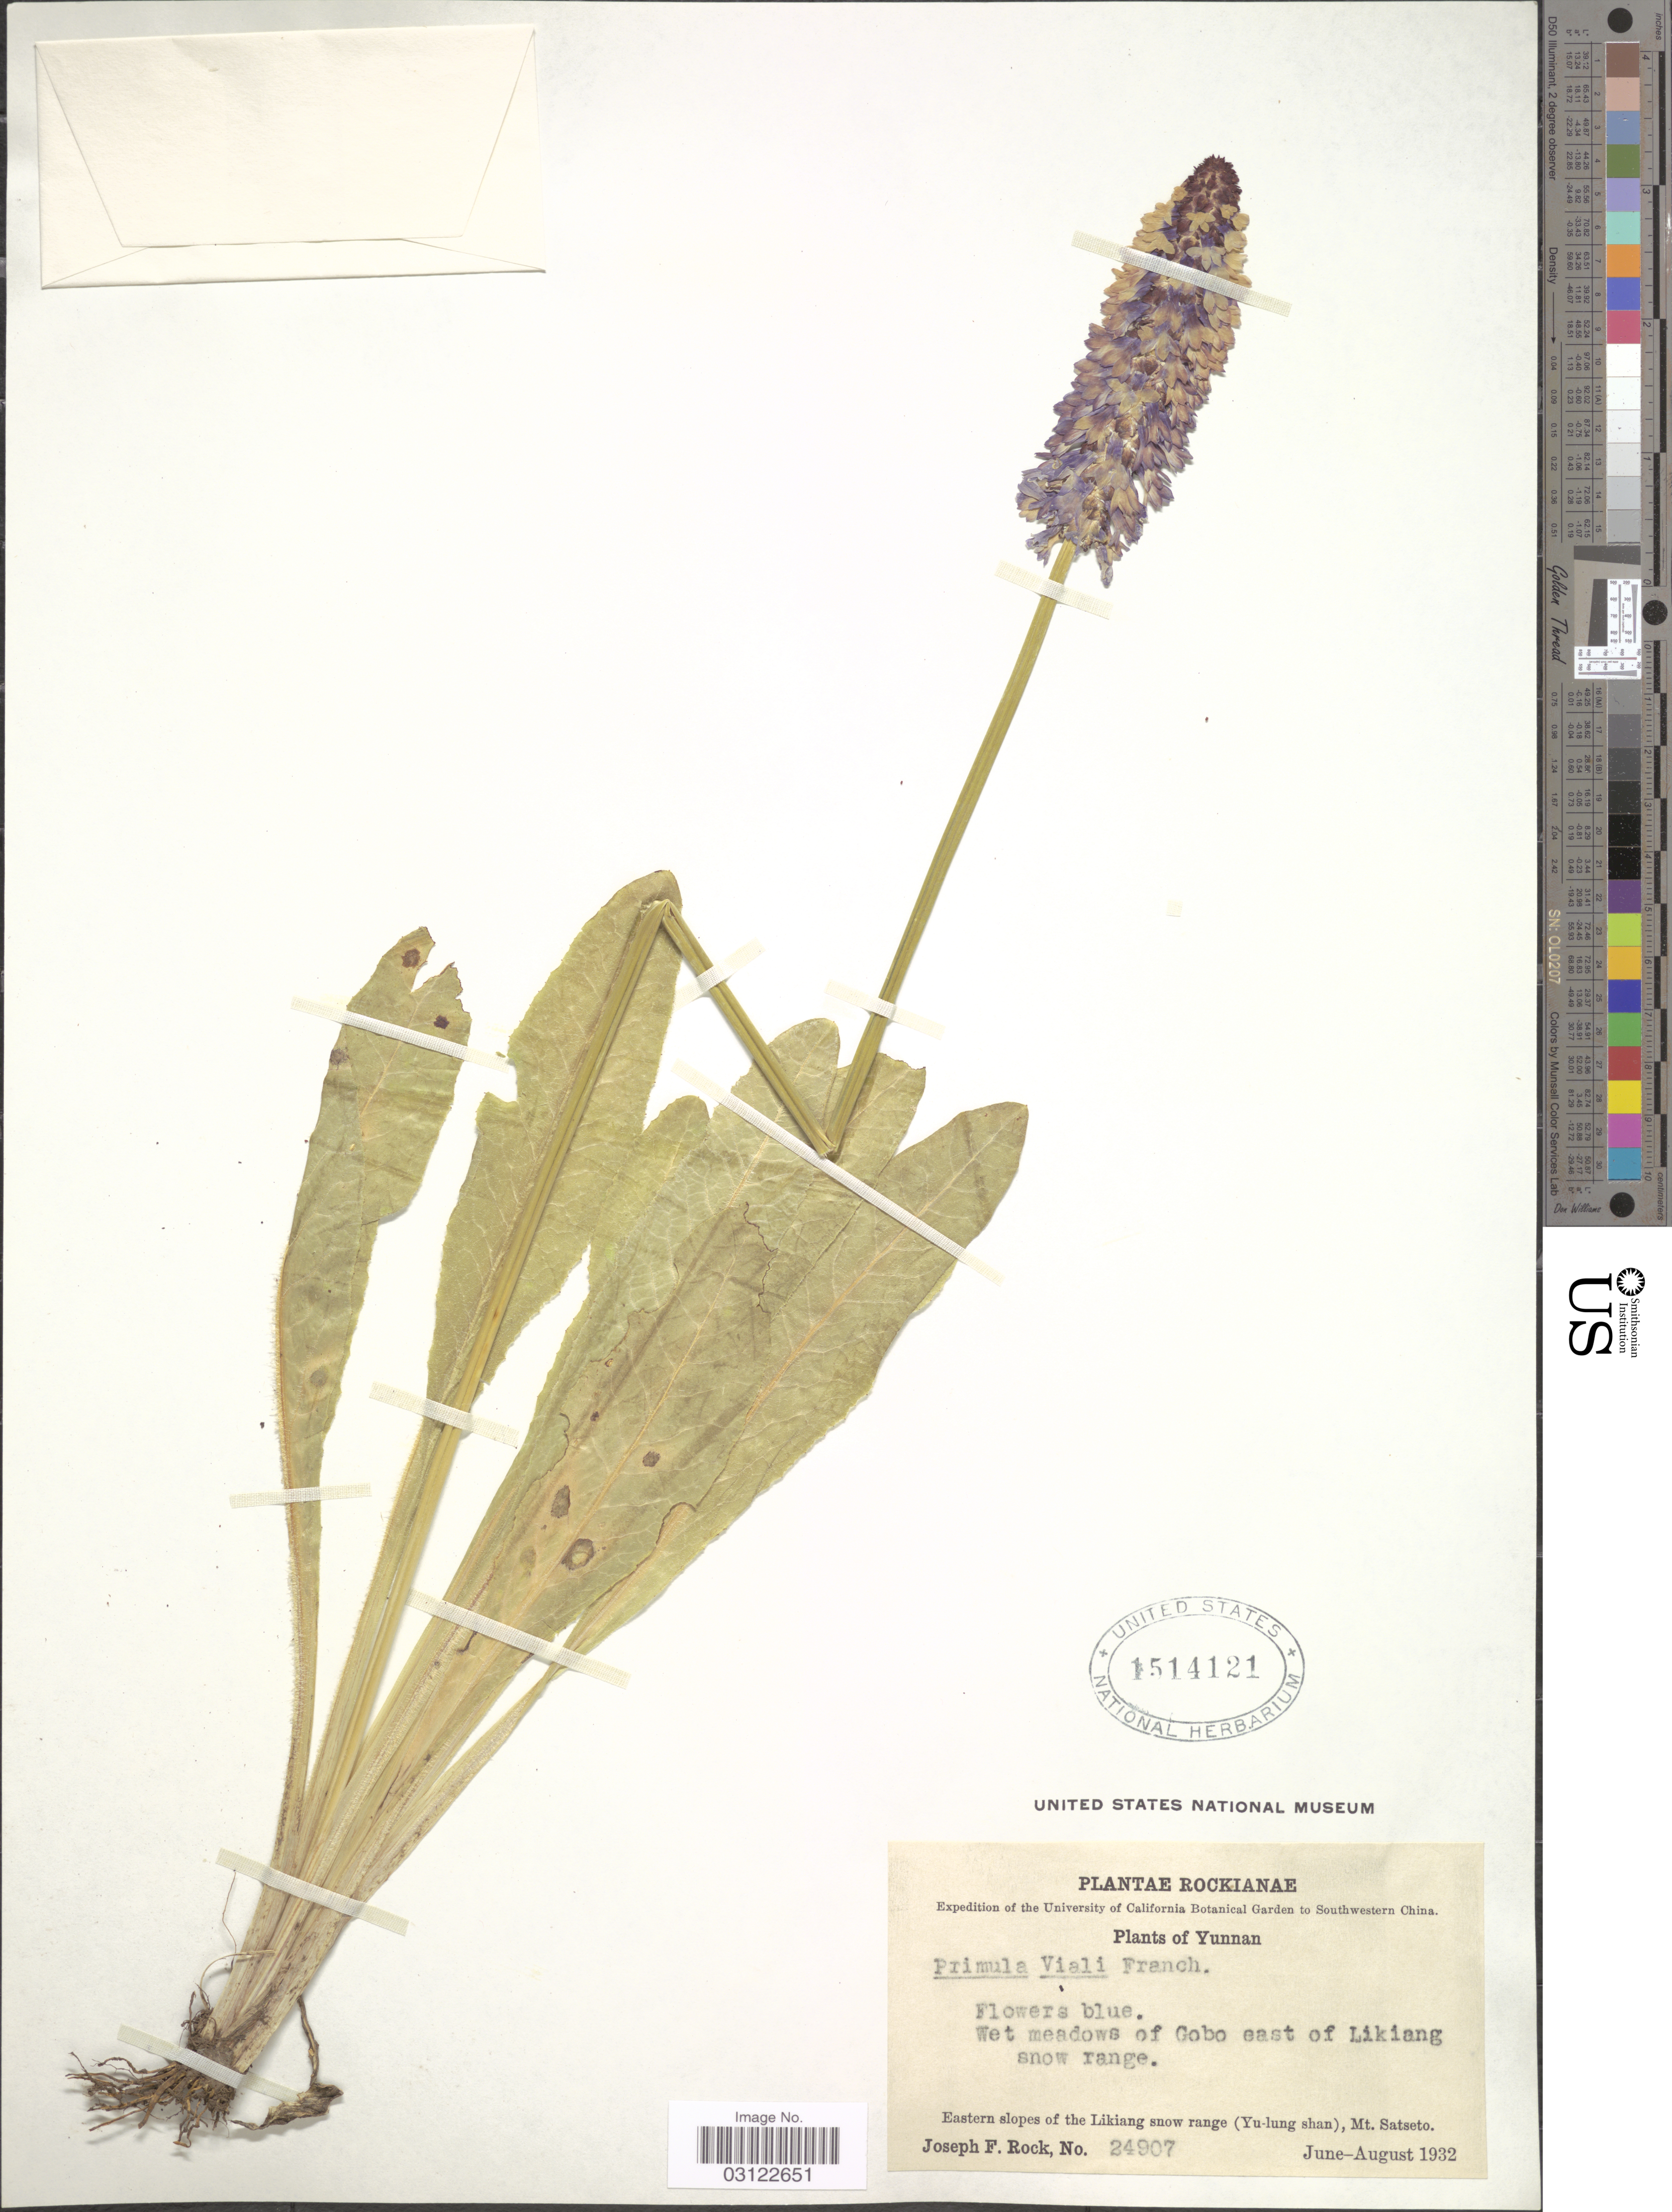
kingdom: Plantae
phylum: Tracheophyta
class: Magnoliopsida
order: Ericales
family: Primulaceae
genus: Primula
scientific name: Primula vialii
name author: Delavay ex Franch.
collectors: J. F. Rock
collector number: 24907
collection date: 1932-06/1932-08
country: China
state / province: Yunnan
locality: Southwestern China. Wet meadows of Gobo east of Likiang snow range. Eastern slopes of the Likiang snow range (Yu-lung shan), Mt. Satseto.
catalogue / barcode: US 1514121